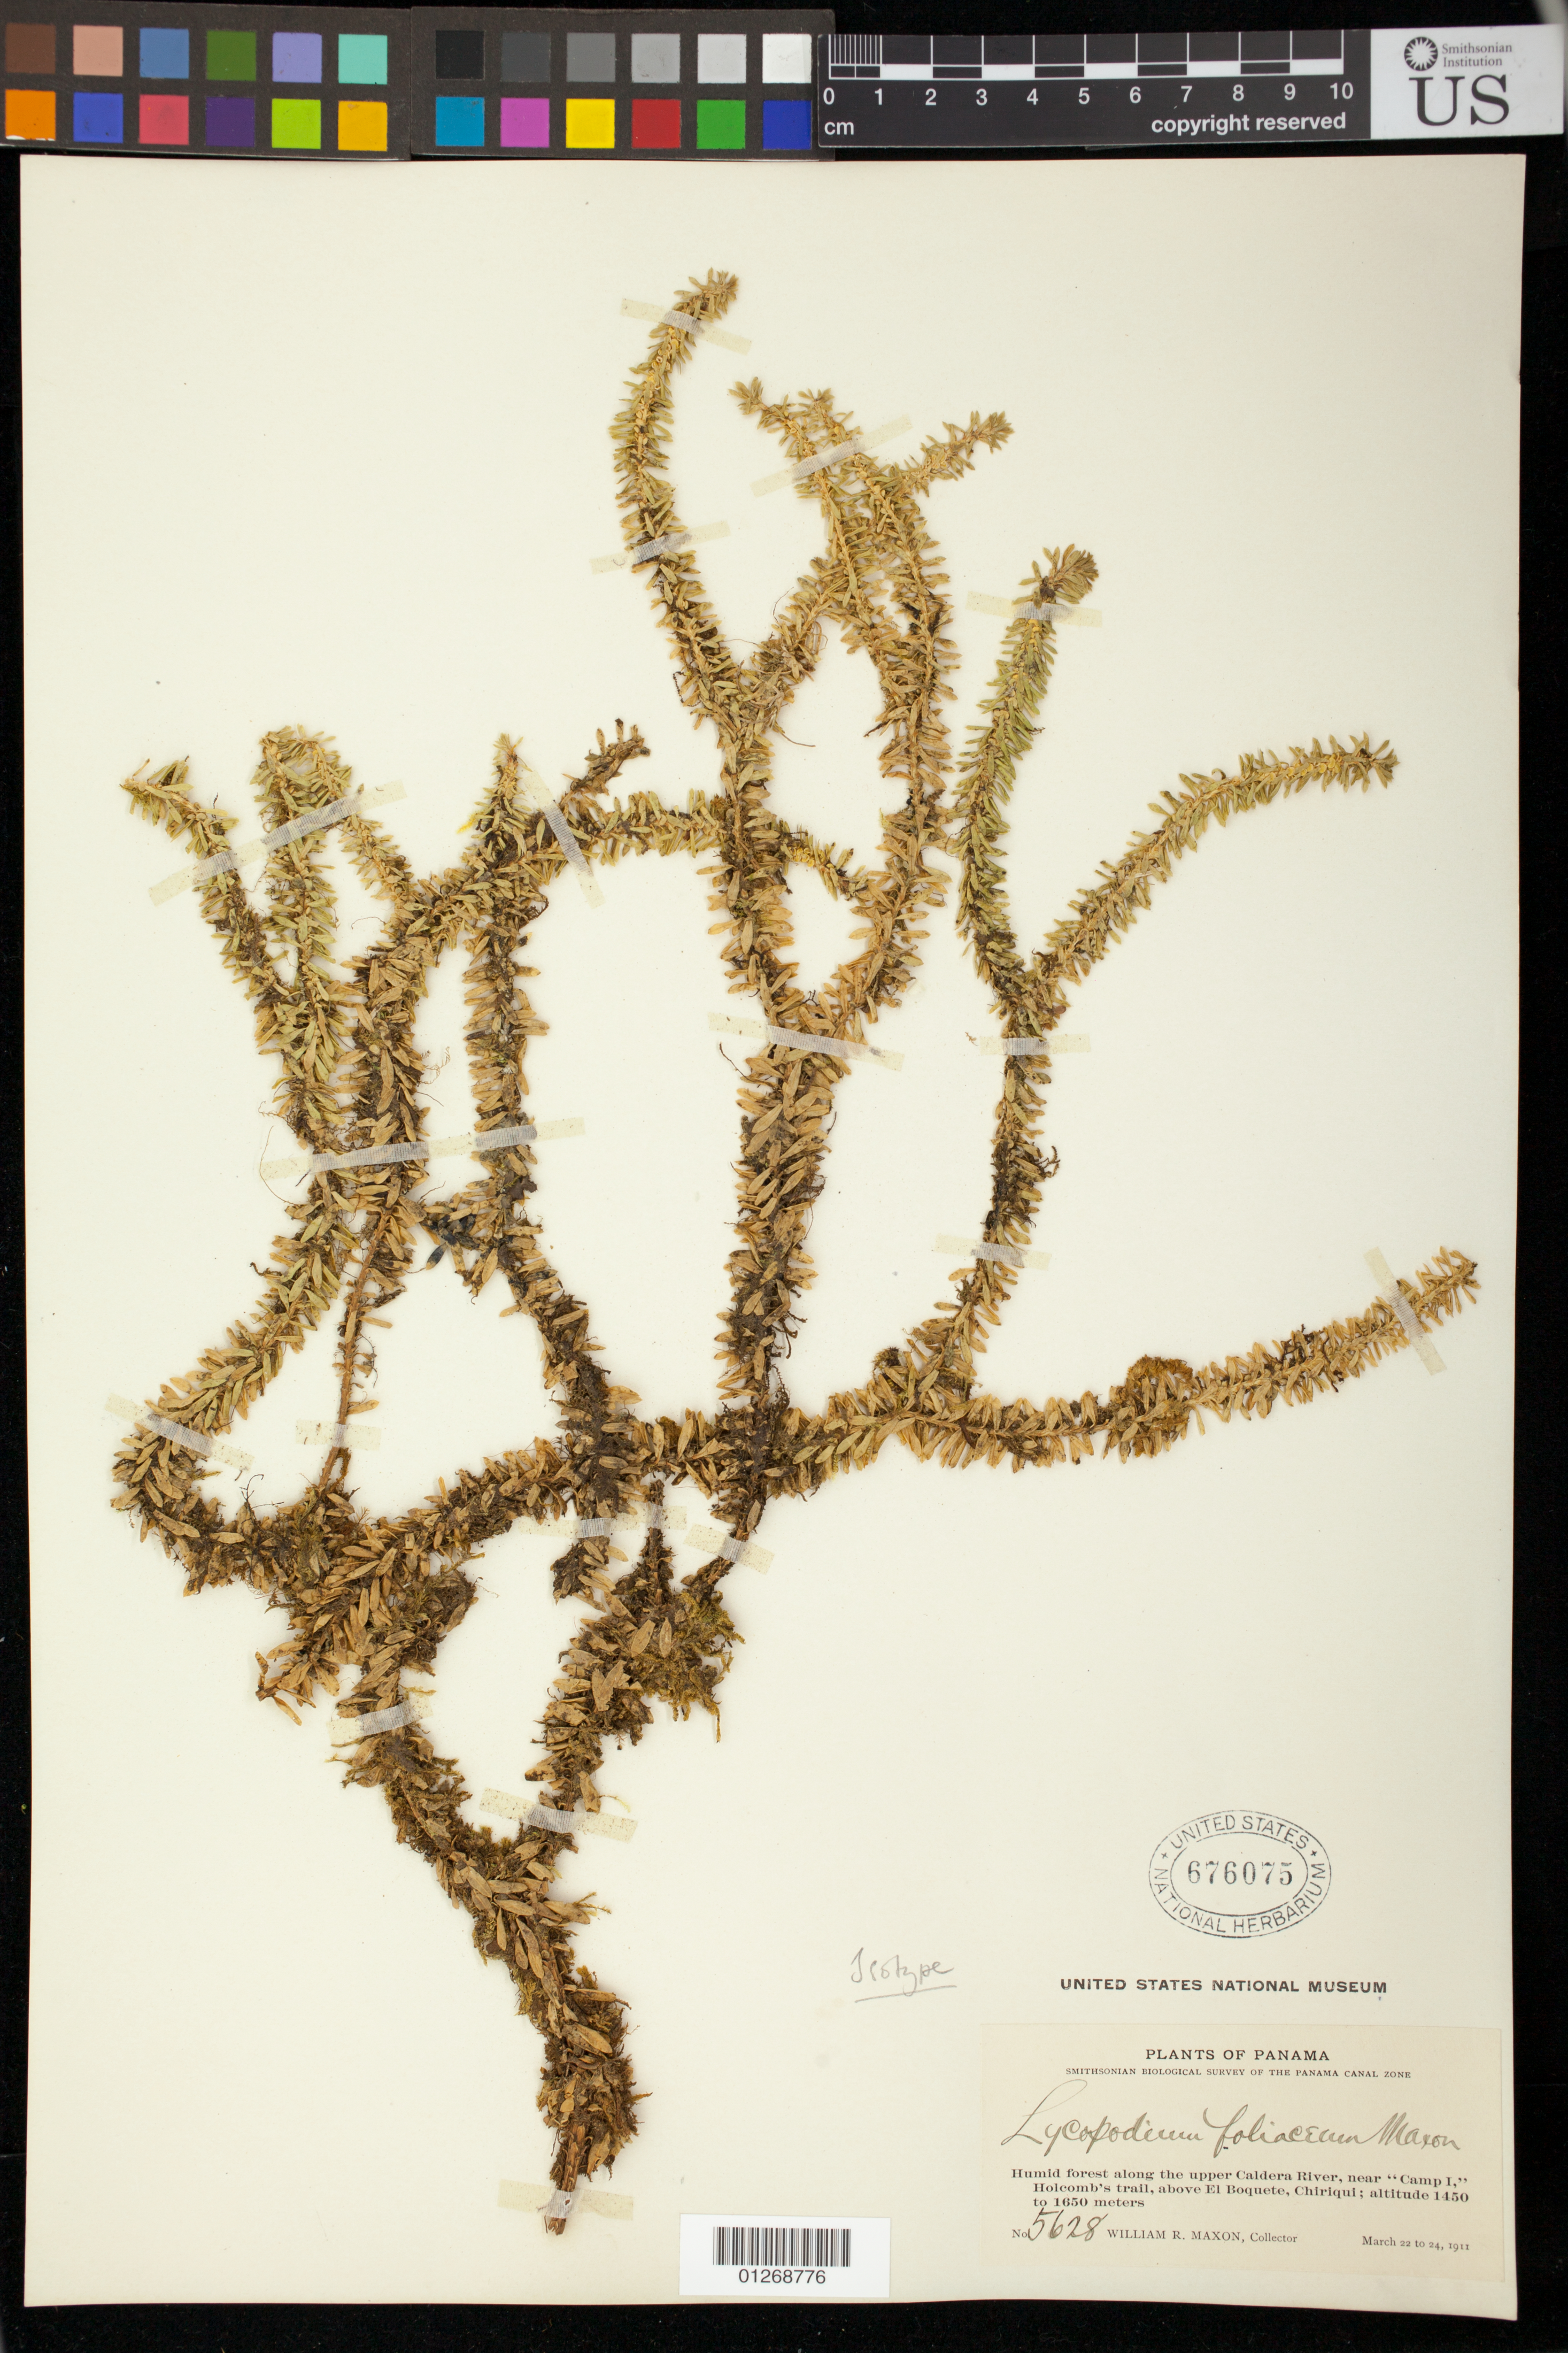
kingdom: Plantae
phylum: Tracheophyta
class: Lycopodiopsida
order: Lycopodiales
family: Lycopodiaceae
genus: Lycopodium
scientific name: Lycopodium foliaceum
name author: Maxon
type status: Isotype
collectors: W. R. Maxon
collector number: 5628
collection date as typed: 22 Mar 1911 to 24 Mar 1911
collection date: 1911-03-22/1911-03-24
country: Panama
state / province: Chiriquí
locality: Upper Caldera River, near Camp 1, Holcomb's Trail, above El Boquete.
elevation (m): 1450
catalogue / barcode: US 676075